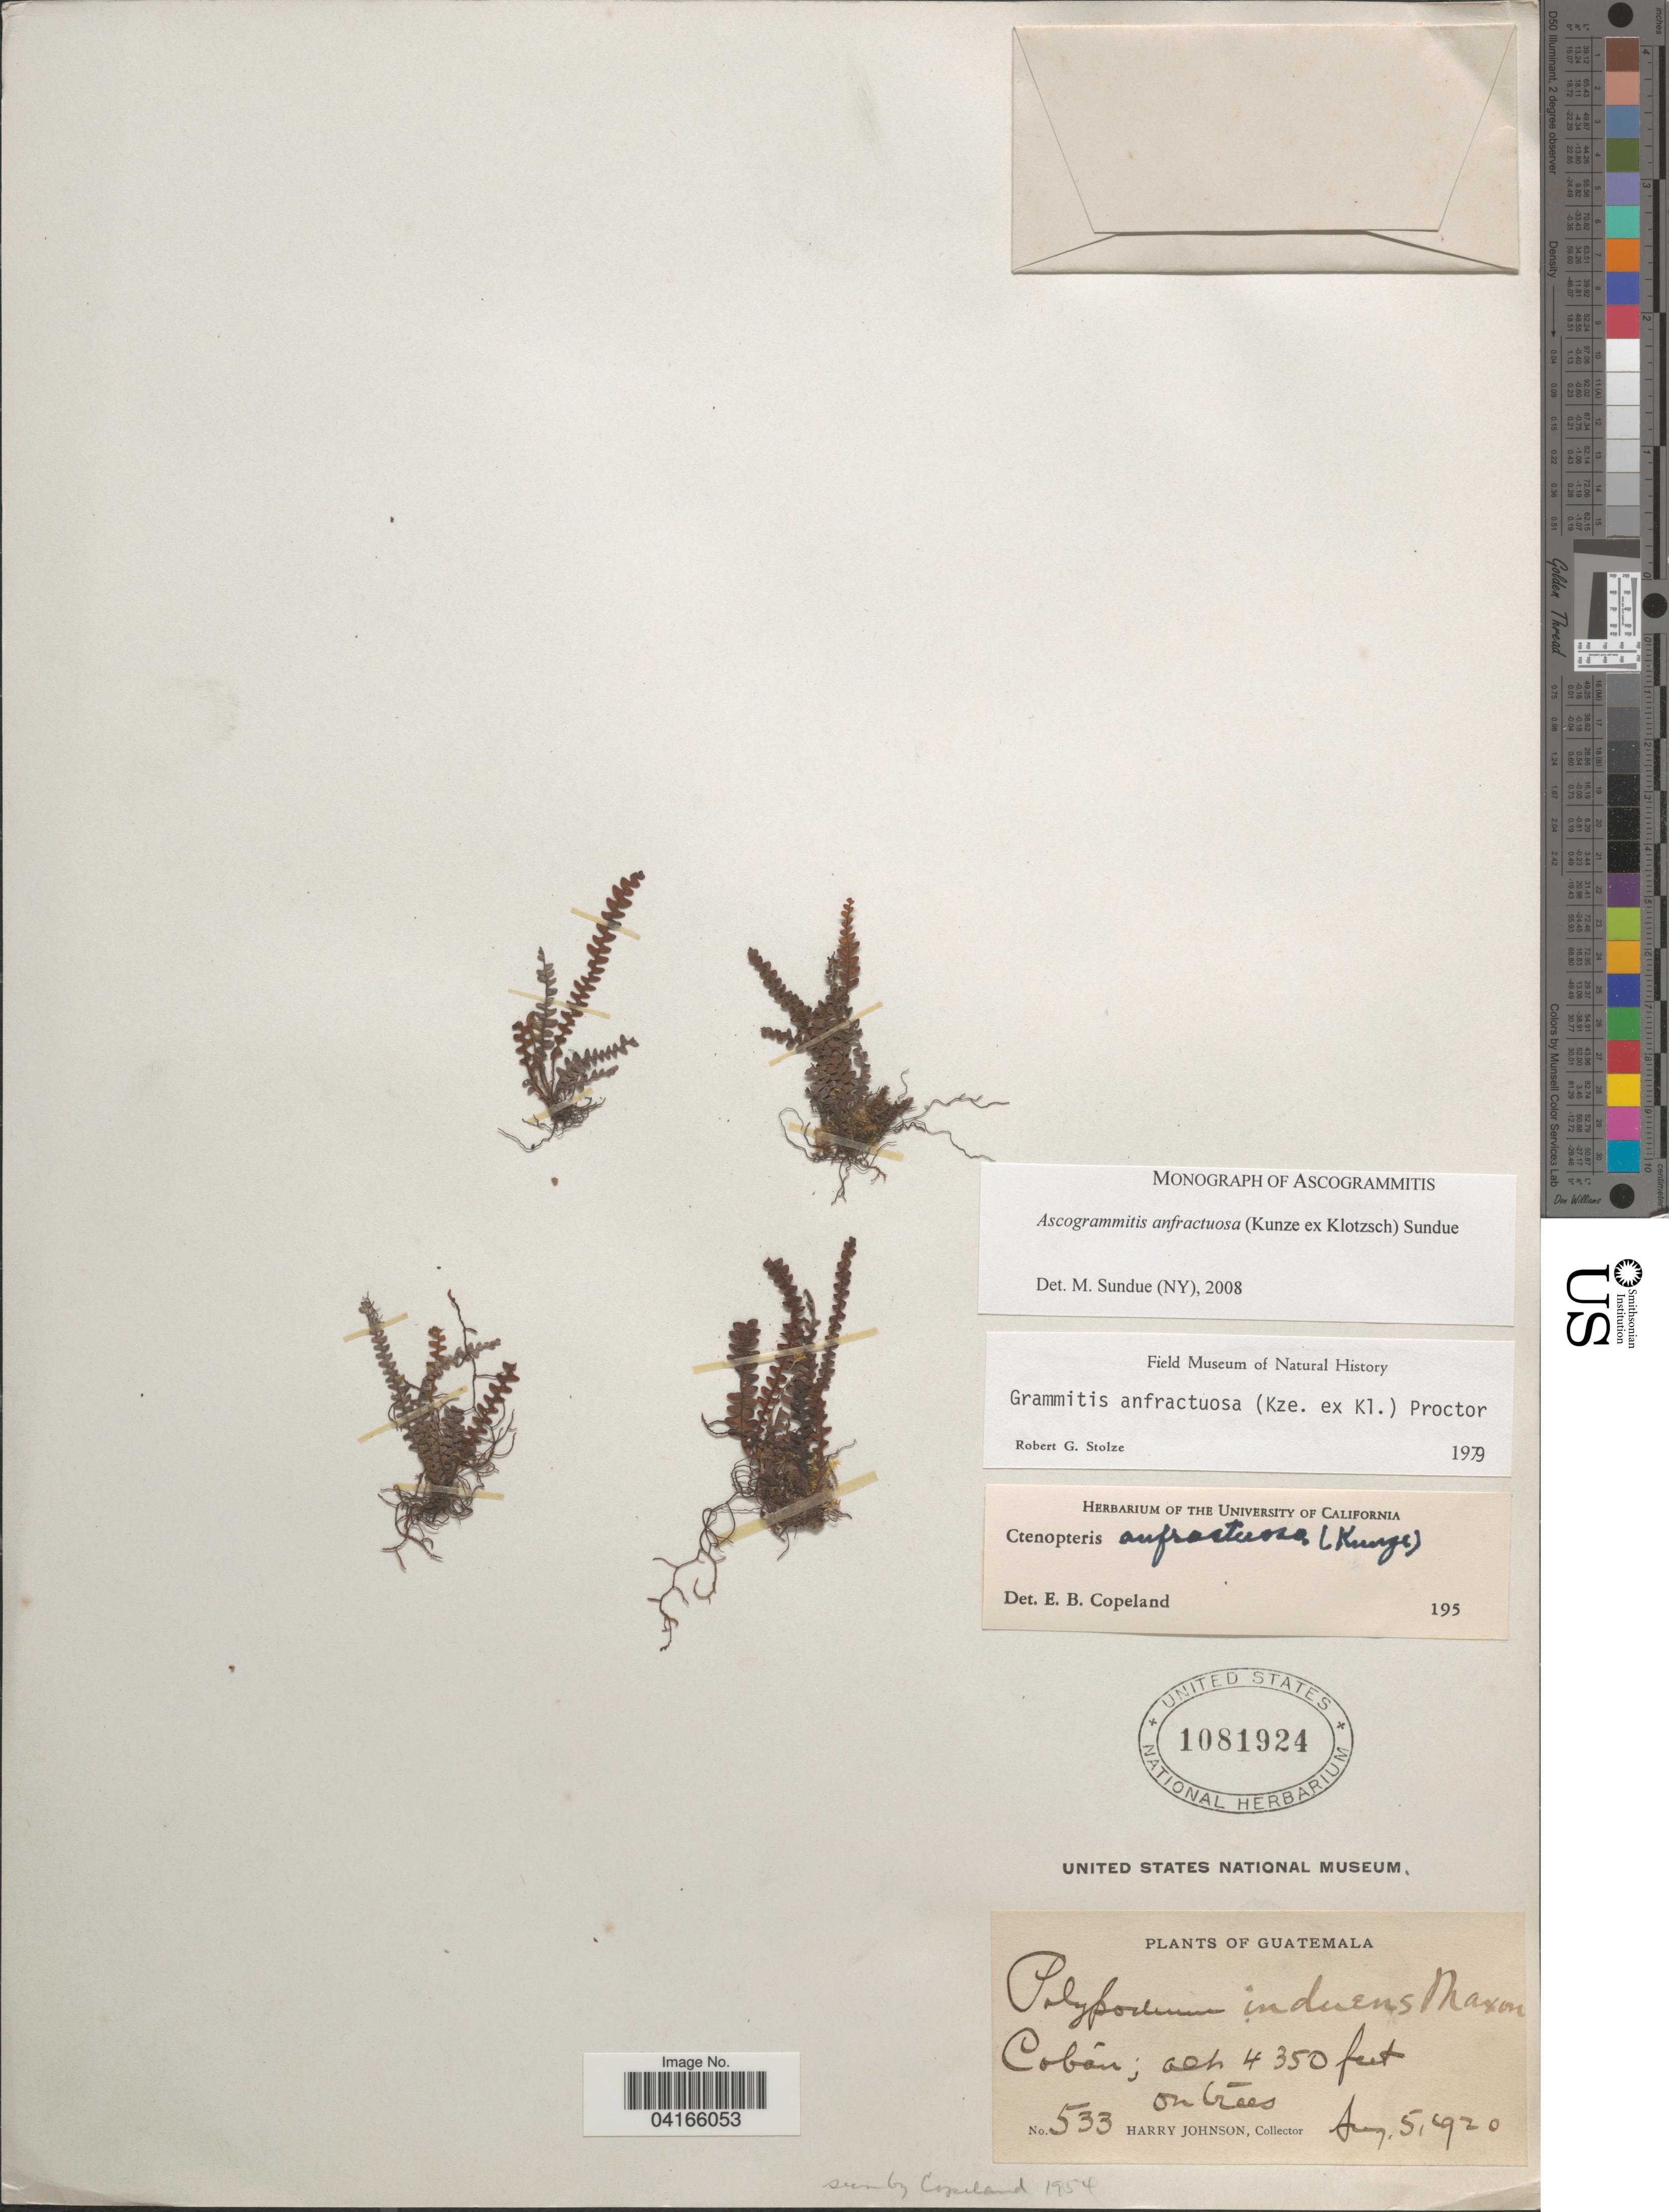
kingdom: Plantae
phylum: Tracheophyta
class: Polypodiopsida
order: Polypodiales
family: Polypodiaceae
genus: Ascogrammitis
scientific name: Ascogrammitis anfractuosa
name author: (Kunze ex Klotzsch) Sundue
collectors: H. Johnson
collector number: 533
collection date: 1920-08-05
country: Guatemala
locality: Cobán.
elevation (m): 1326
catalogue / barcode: US 1081924